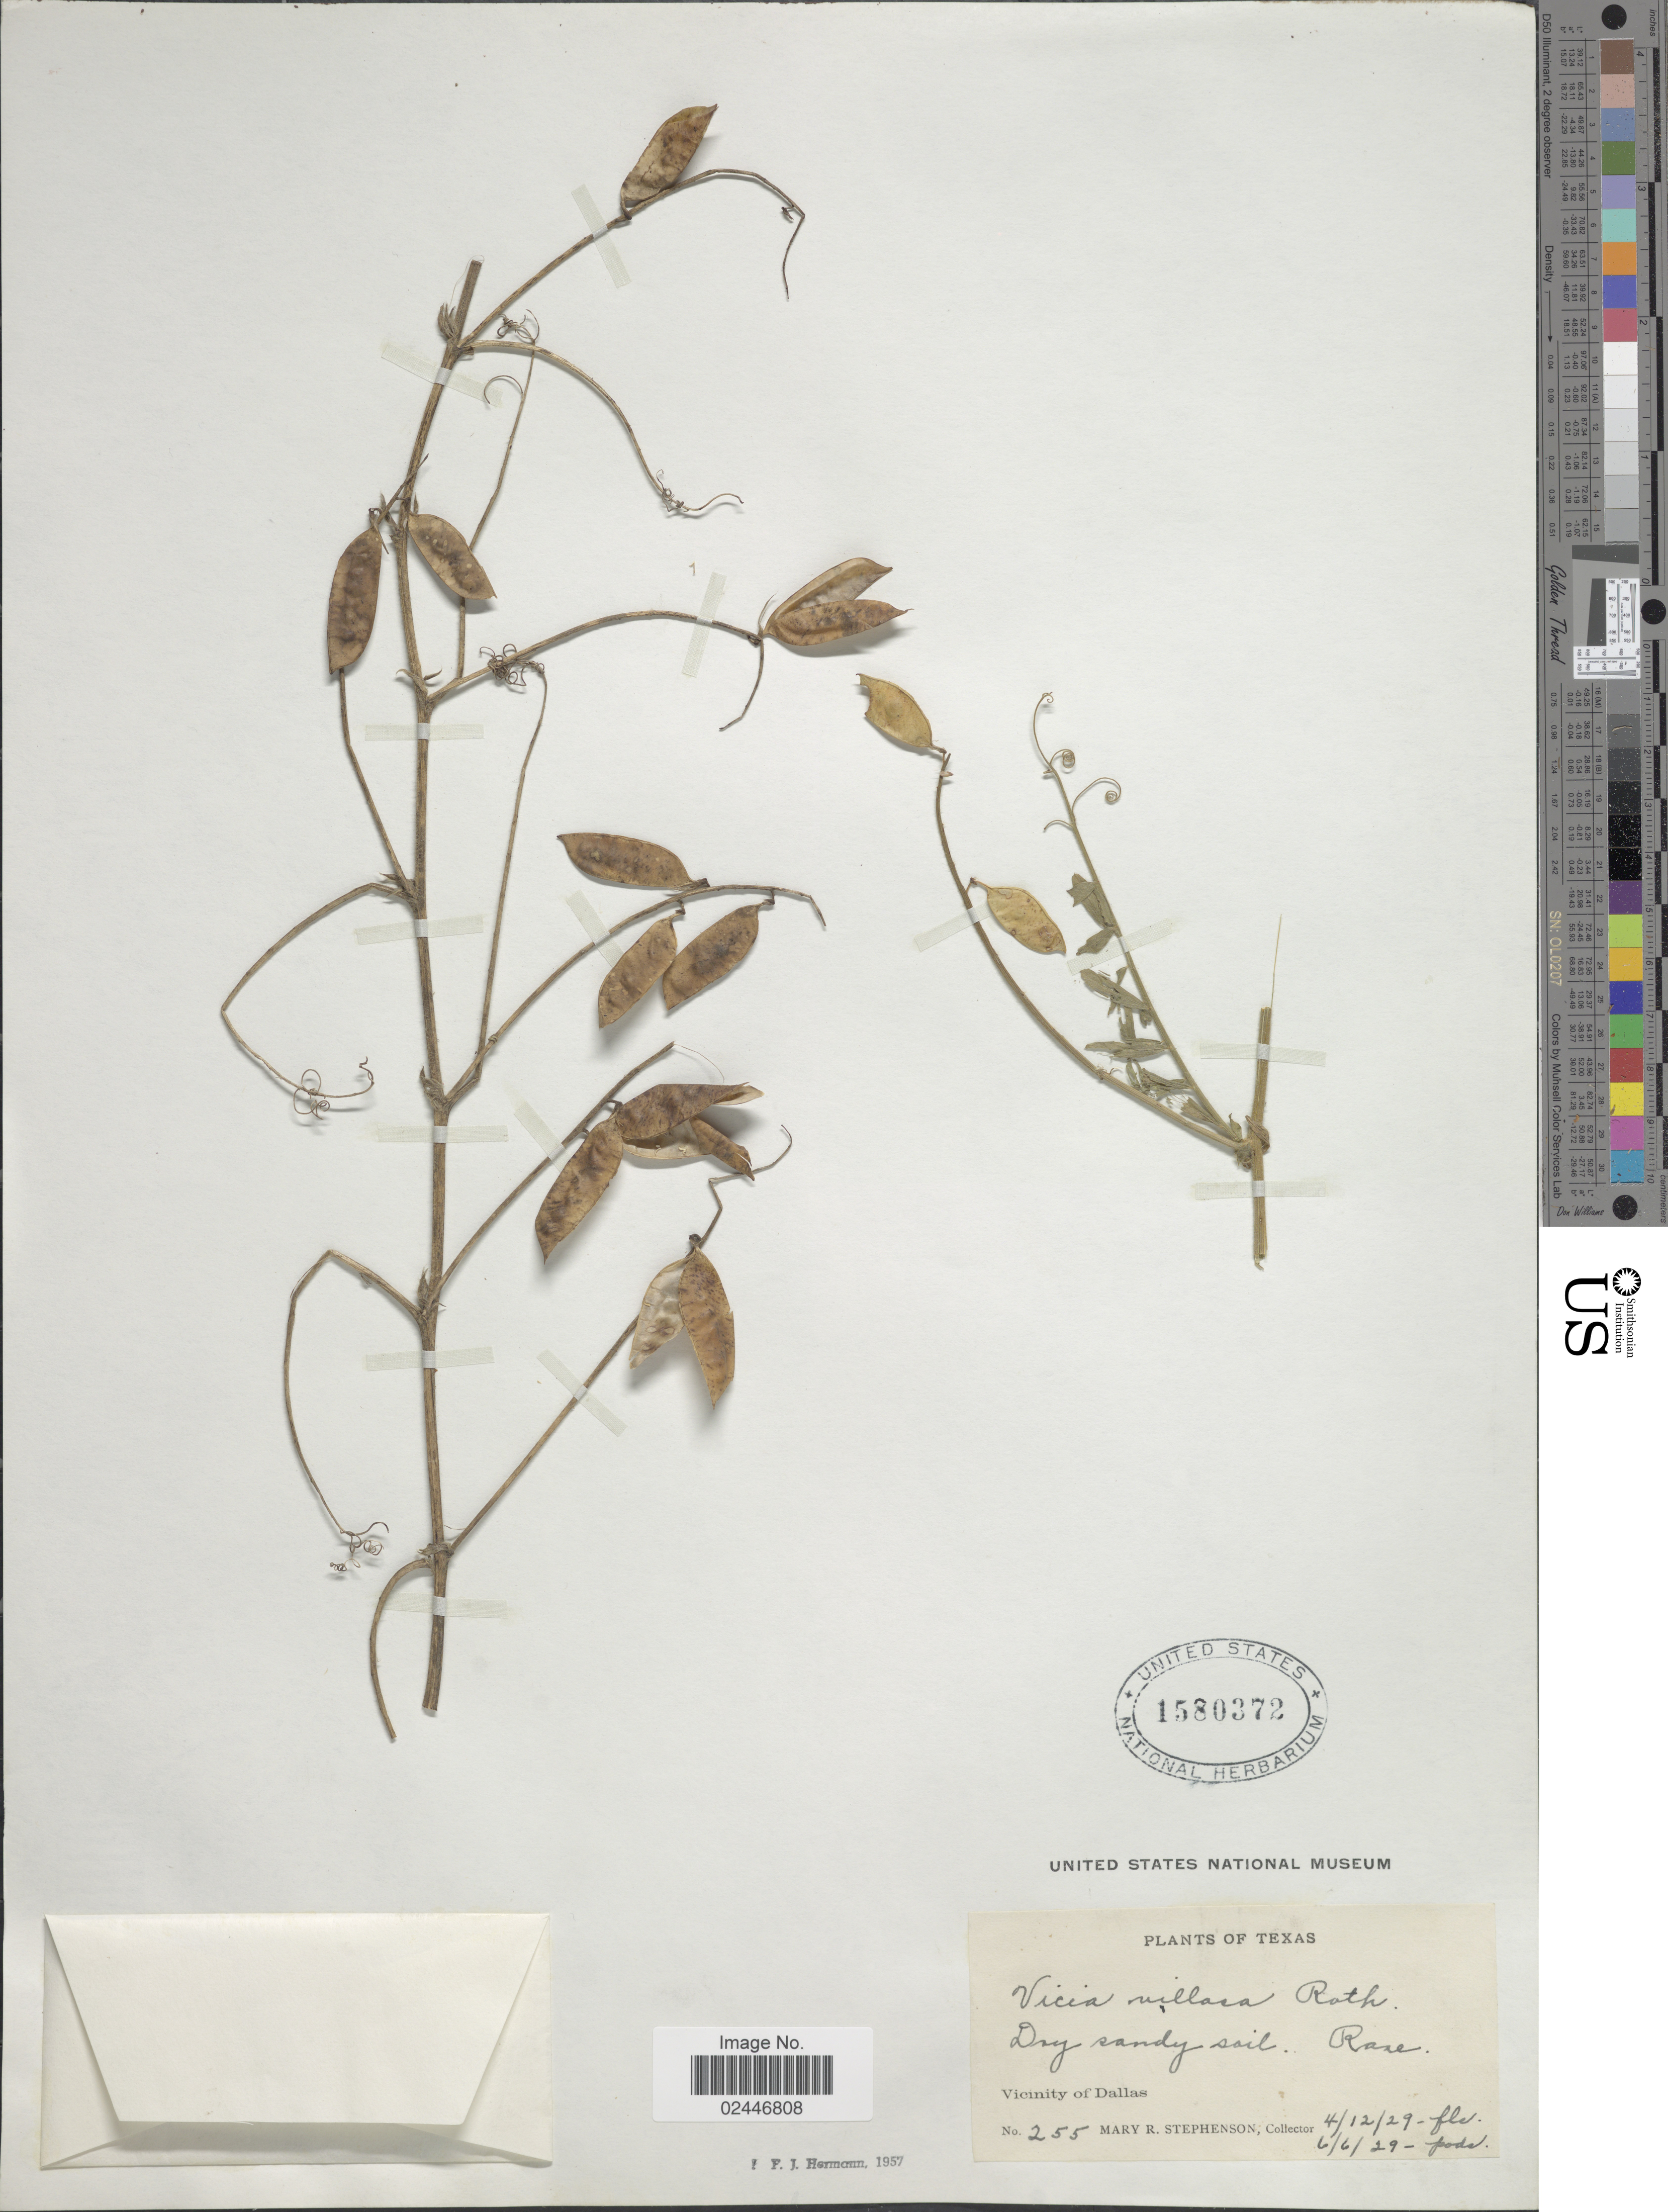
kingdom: Plantae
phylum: Tracheophyta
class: Magnoliopsida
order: Fabales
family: Fabaceae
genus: Vicia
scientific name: Vicia villosa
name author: Roth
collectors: M. Stephenson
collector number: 255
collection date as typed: Transcribed d/m/y: 12/4/29 to 6/6/29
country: United States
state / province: Texas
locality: Dry sandy soil, Vicinity of Dallas.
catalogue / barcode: US 1580372